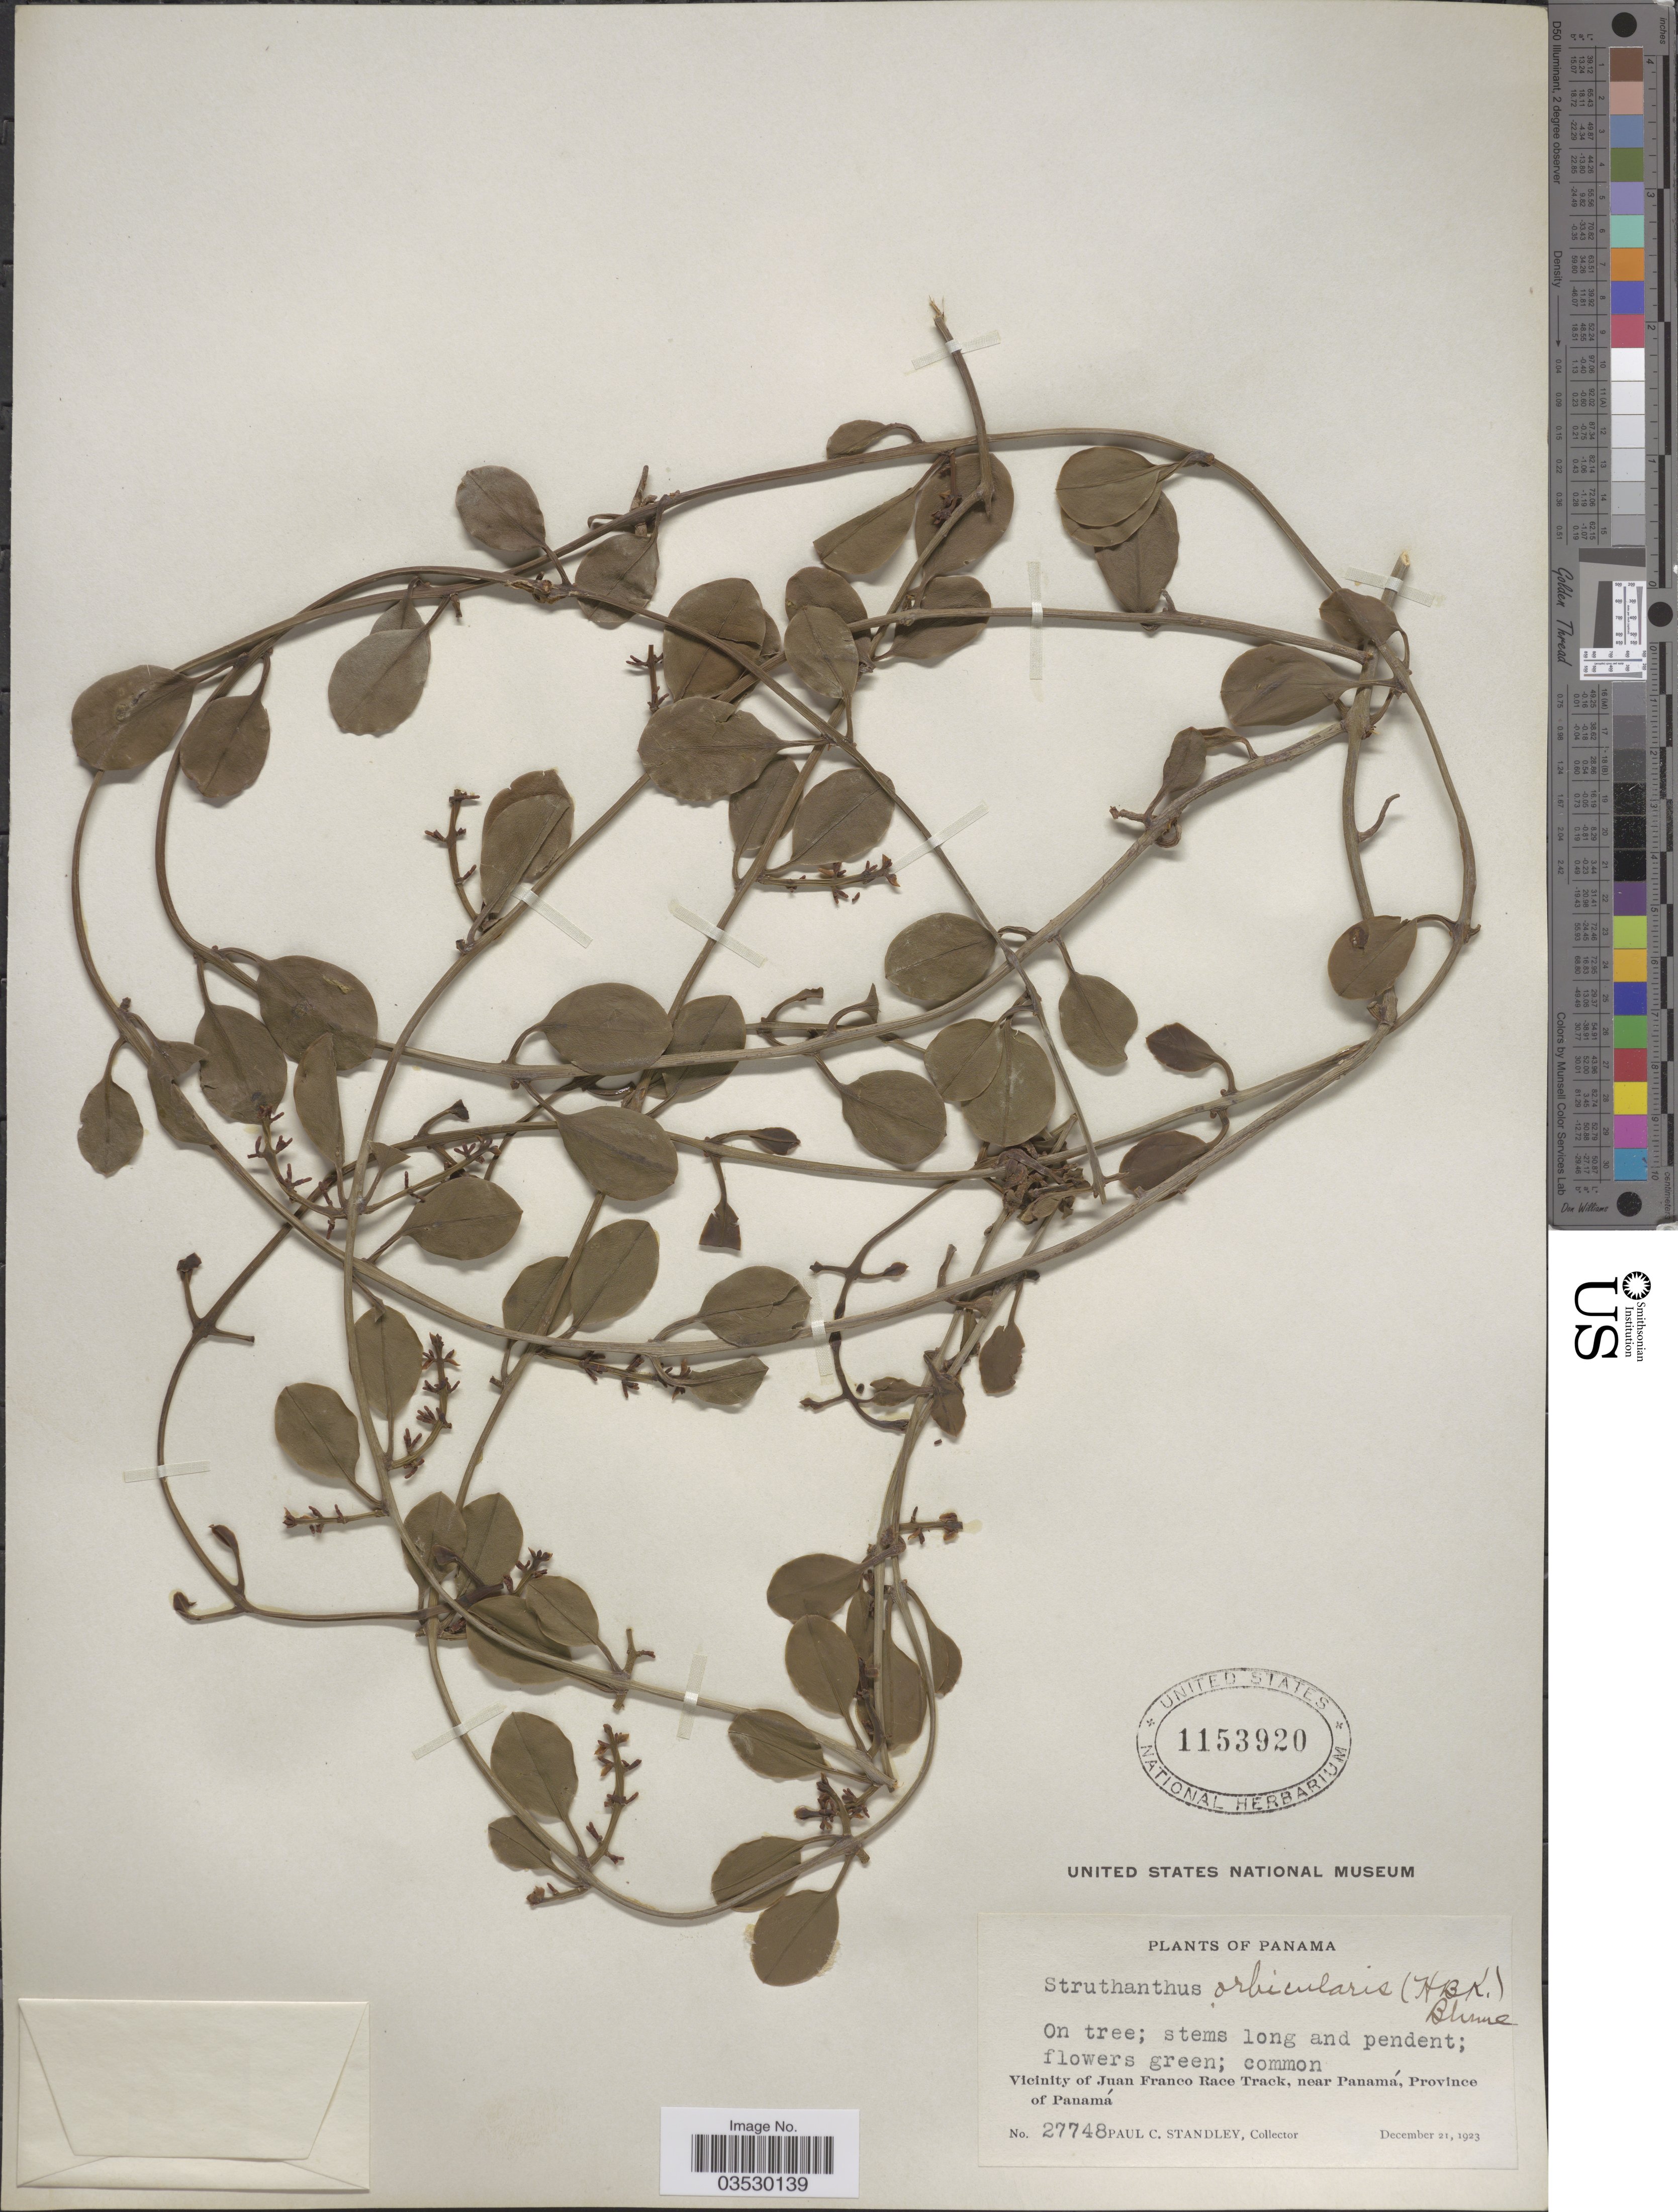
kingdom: Plantae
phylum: Tracheophyta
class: Magnoliopsida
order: Santalales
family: Loranthaceae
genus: Struthanthus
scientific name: Struthanthus orbicularis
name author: (Kunth) Blume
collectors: P. C. Standley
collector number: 27748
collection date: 1923-12-21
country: Panama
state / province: Panamá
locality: Vicinity of Juan Franco Race Track, near Panamá.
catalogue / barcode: US 1153920